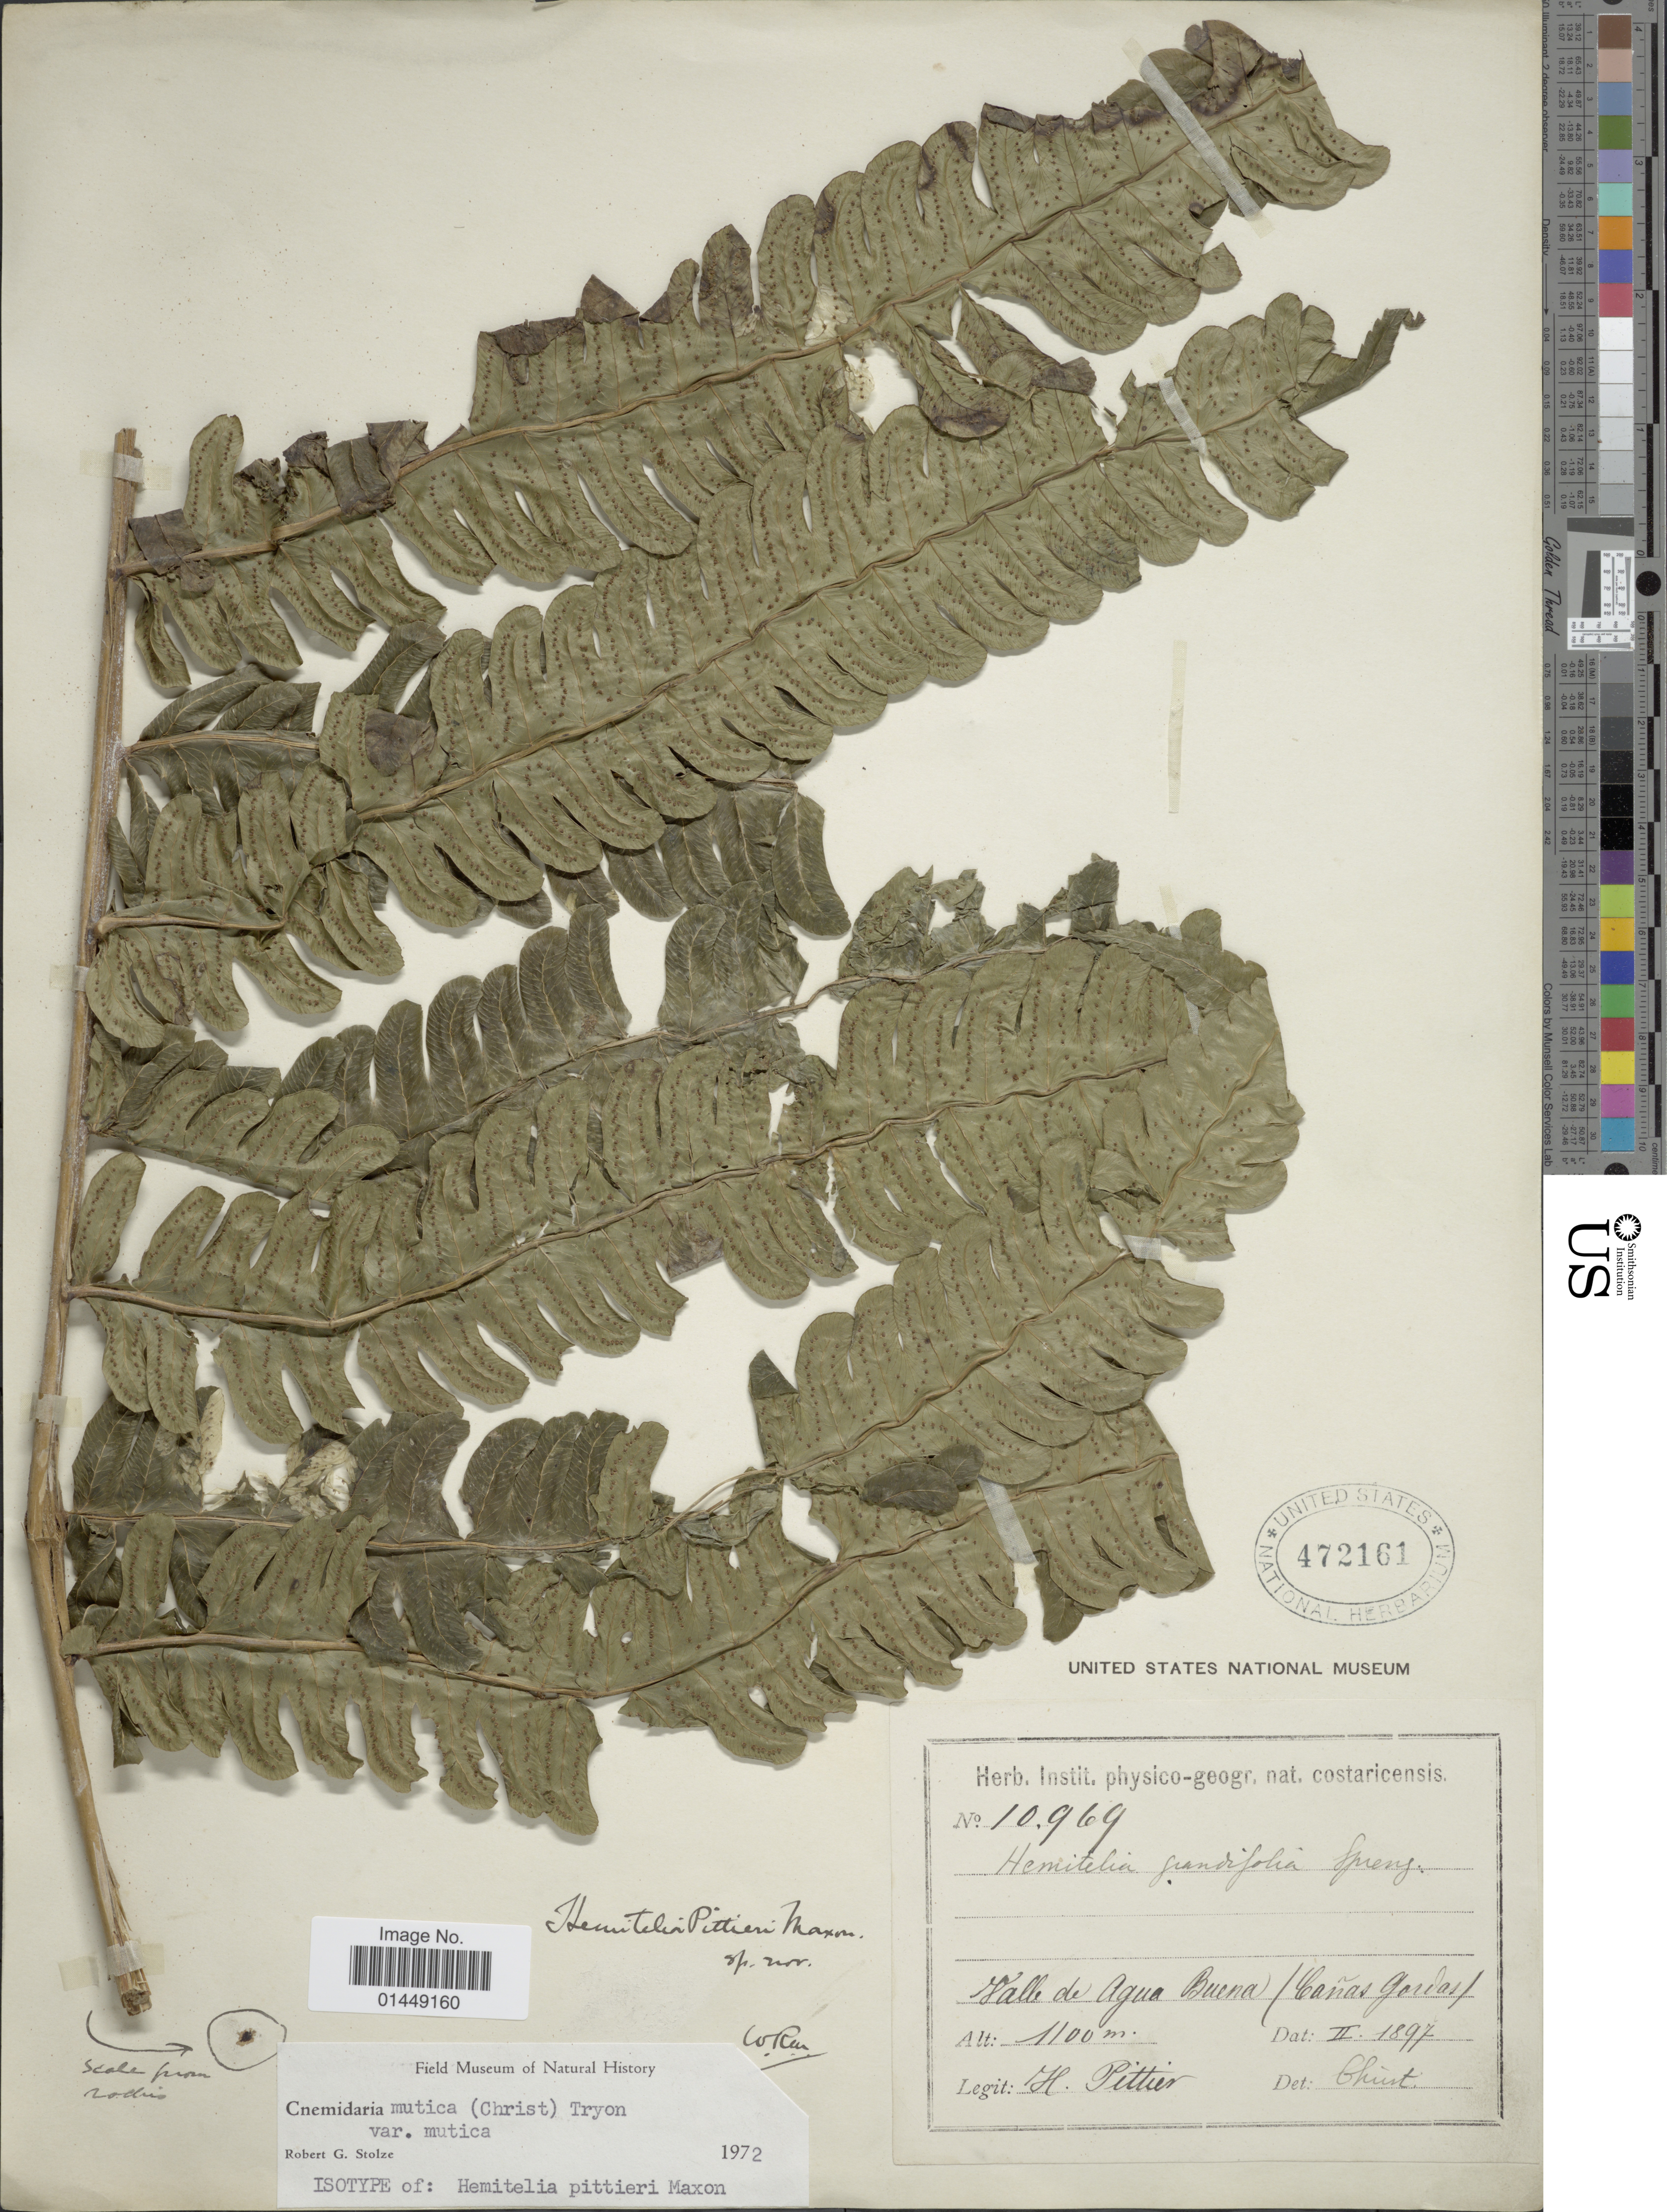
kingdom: Plantae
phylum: Tracheophyta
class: Polypodiopsida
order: Cyatheales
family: Cyatheaceae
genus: Cyathea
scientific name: Cyathea mutica var. mutica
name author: (Christ) Domin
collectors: H. F. Pittier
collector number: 10969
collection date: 1897-02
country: Colombia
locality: Valle de Agua Buena (Cañas Gordas)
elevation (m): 1100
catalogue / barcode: US 472161